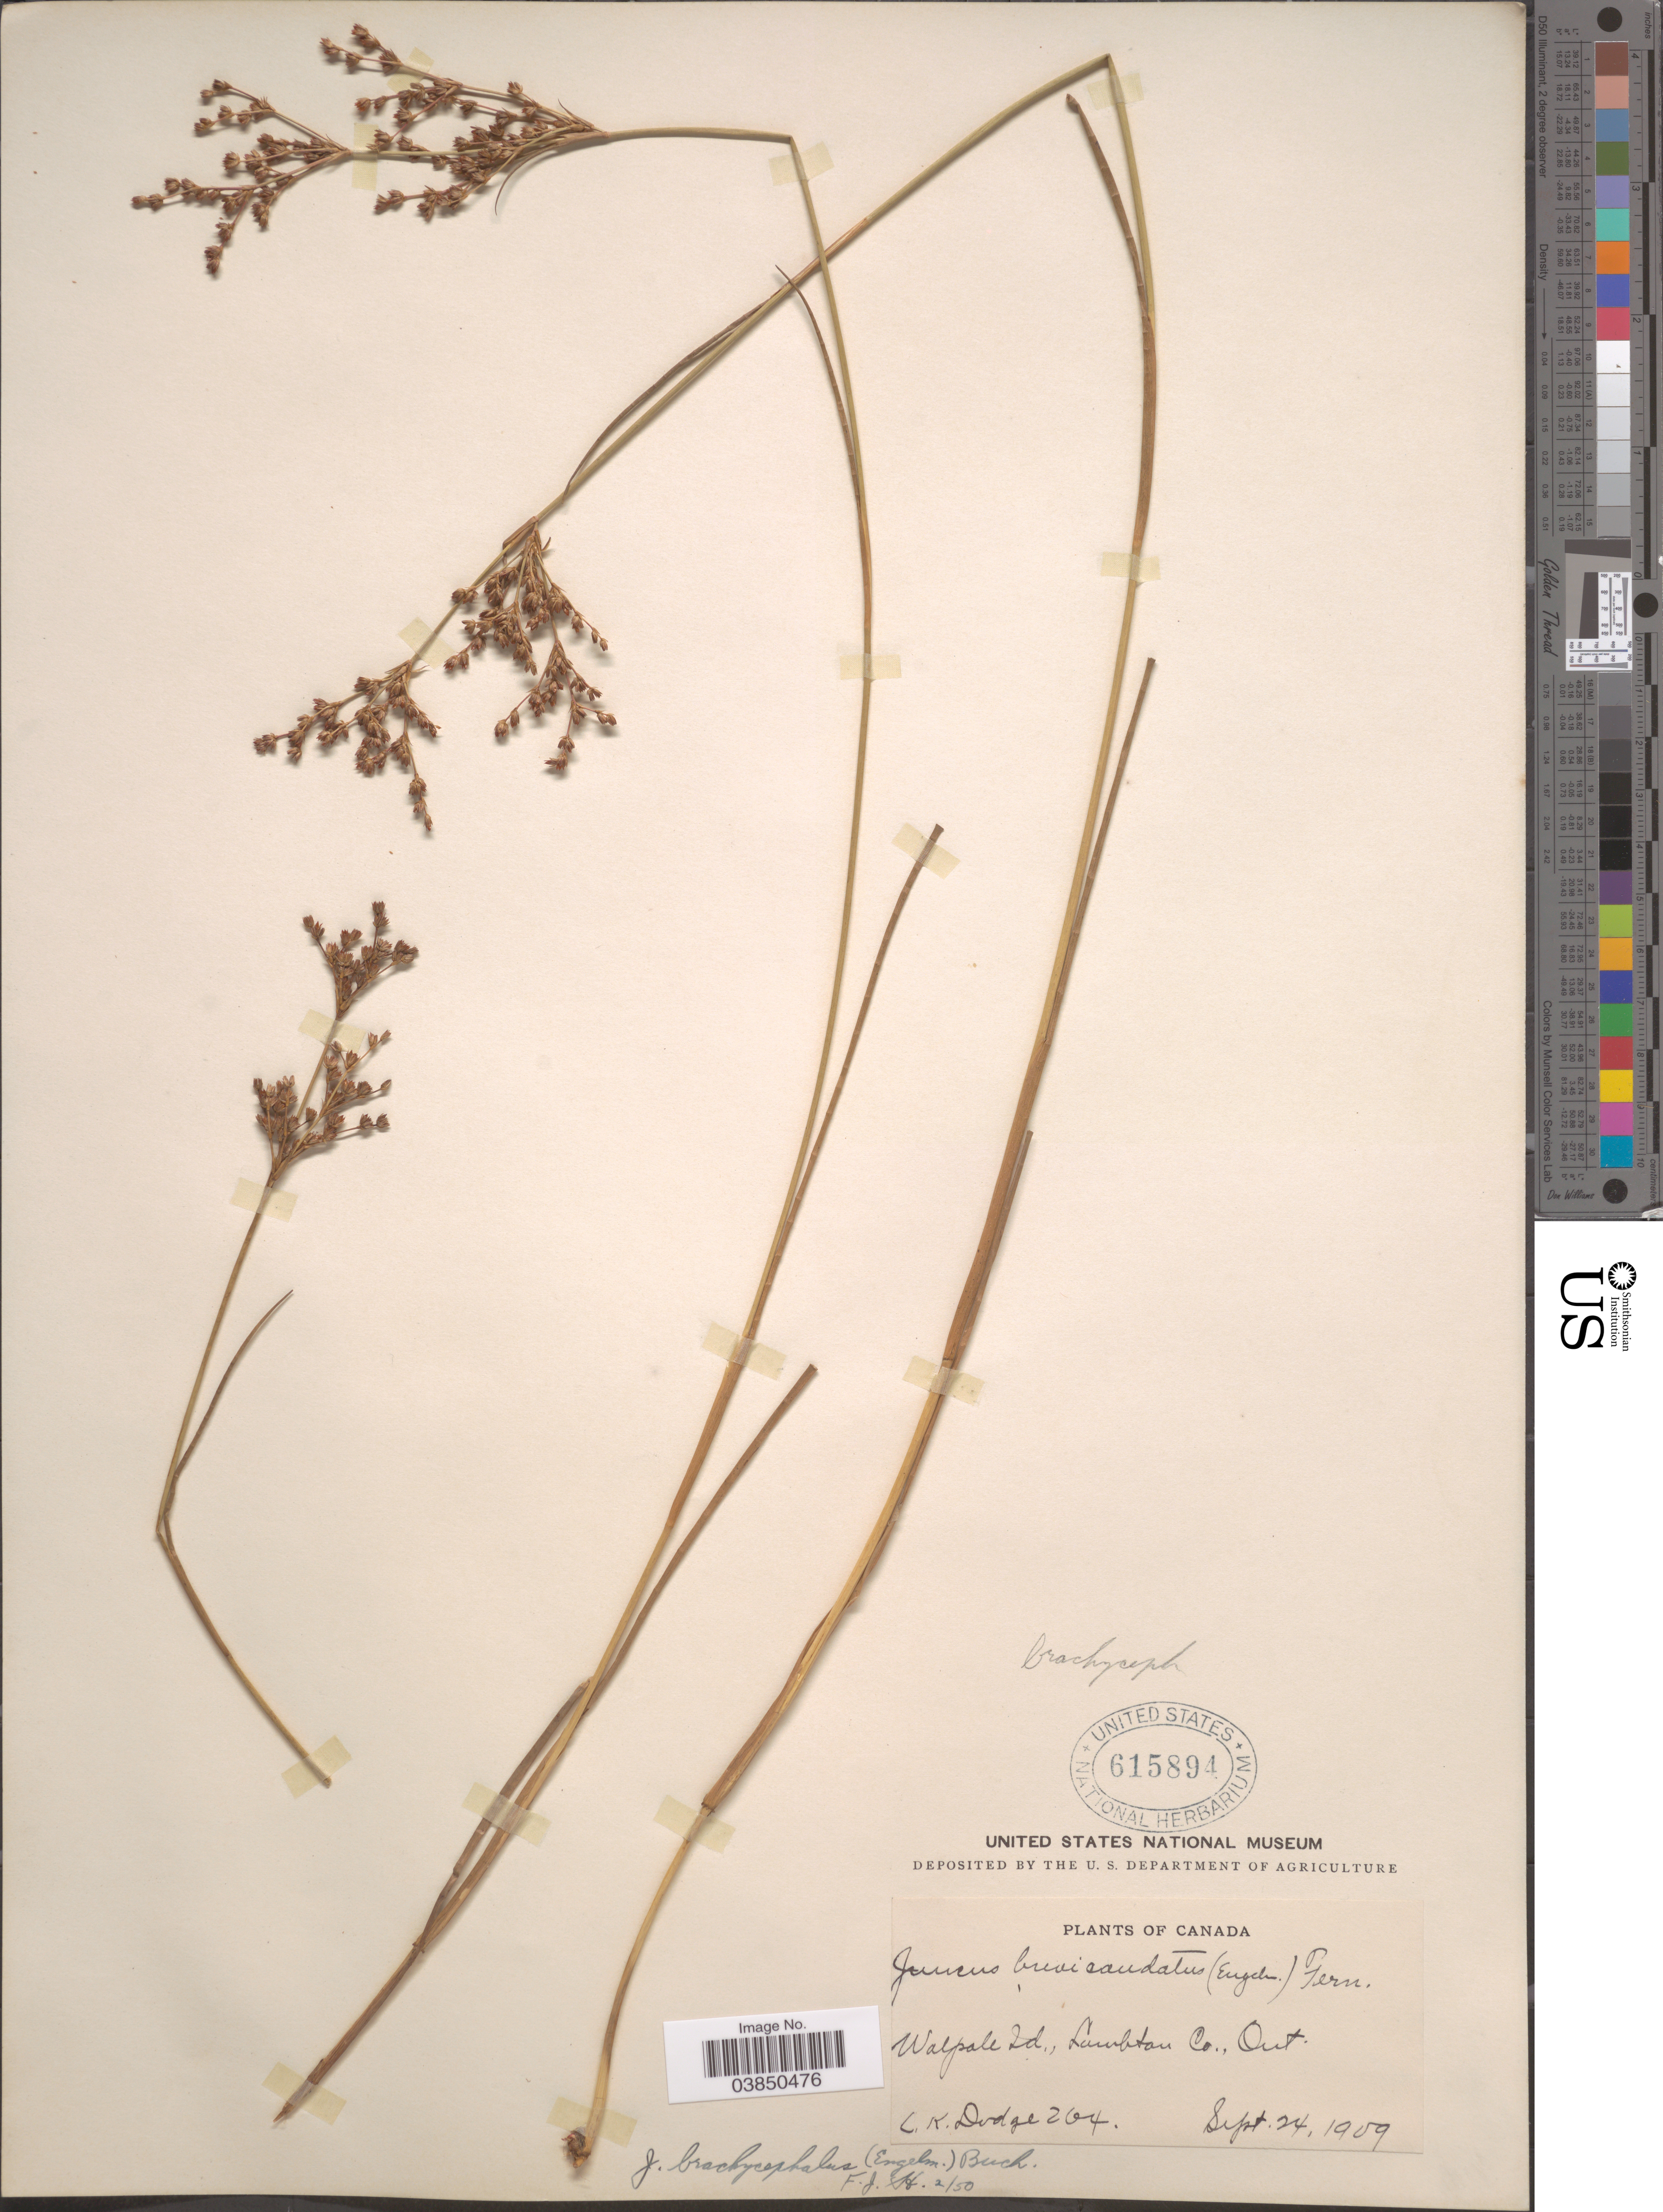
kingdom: Plantae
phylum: Tracheophyta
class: Liliopsida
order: Poales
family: Juncaceae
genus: Juncus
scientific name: Juncus brachycephalus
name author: (Engelm.) Buchenau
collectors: C. Dodge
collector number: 204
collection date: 1909-09-24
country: Canada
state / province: Ontario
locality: Walpole Id., Lambton Co.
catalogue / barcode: US 615894